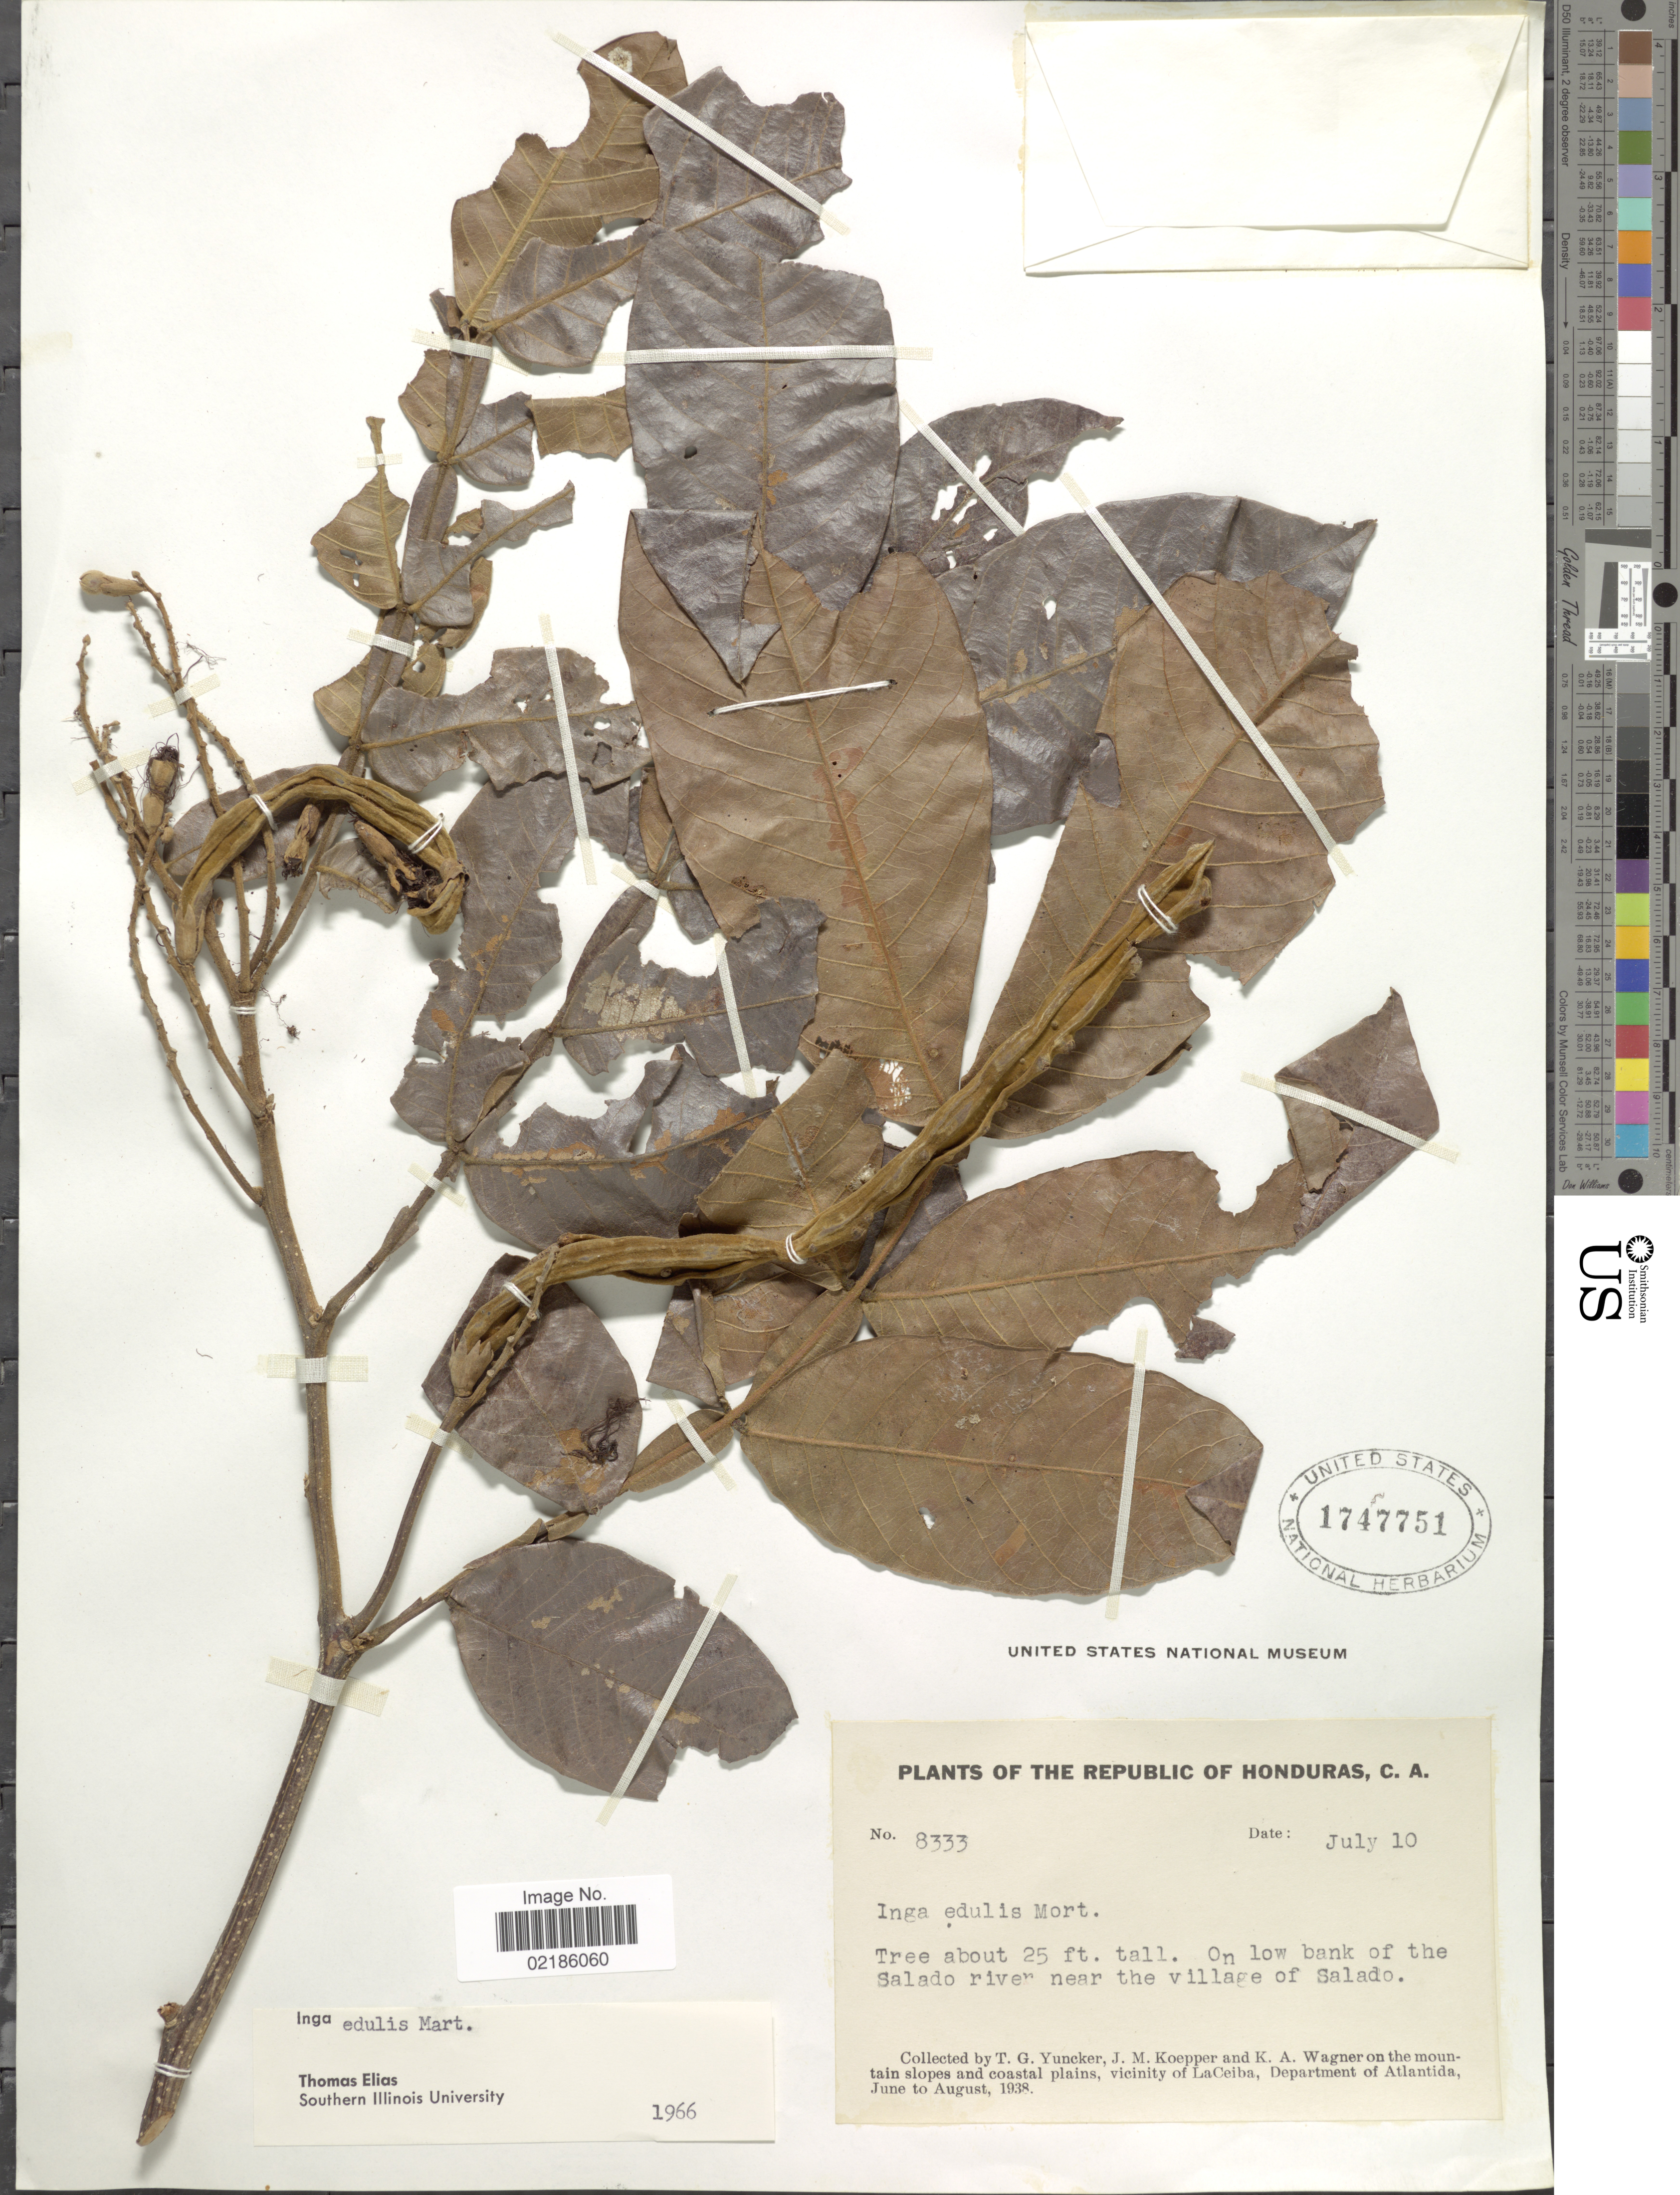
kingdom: Plantae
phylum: Tracheophyta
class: Magnoliopsida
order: Fabales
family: Fabaceae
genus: Inga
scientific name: Inga edulis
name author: Mart.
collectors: T. G. Yuncker, J. M. Koepper & K. A. Wagner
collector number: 8333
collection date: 1938-07-10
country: Honduras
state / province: Atlántida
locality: On low bank of the Salado river near village of Salado. the mountain slopes and coastal plains, vicinity of LaCeiba.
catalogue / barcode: US 1747751